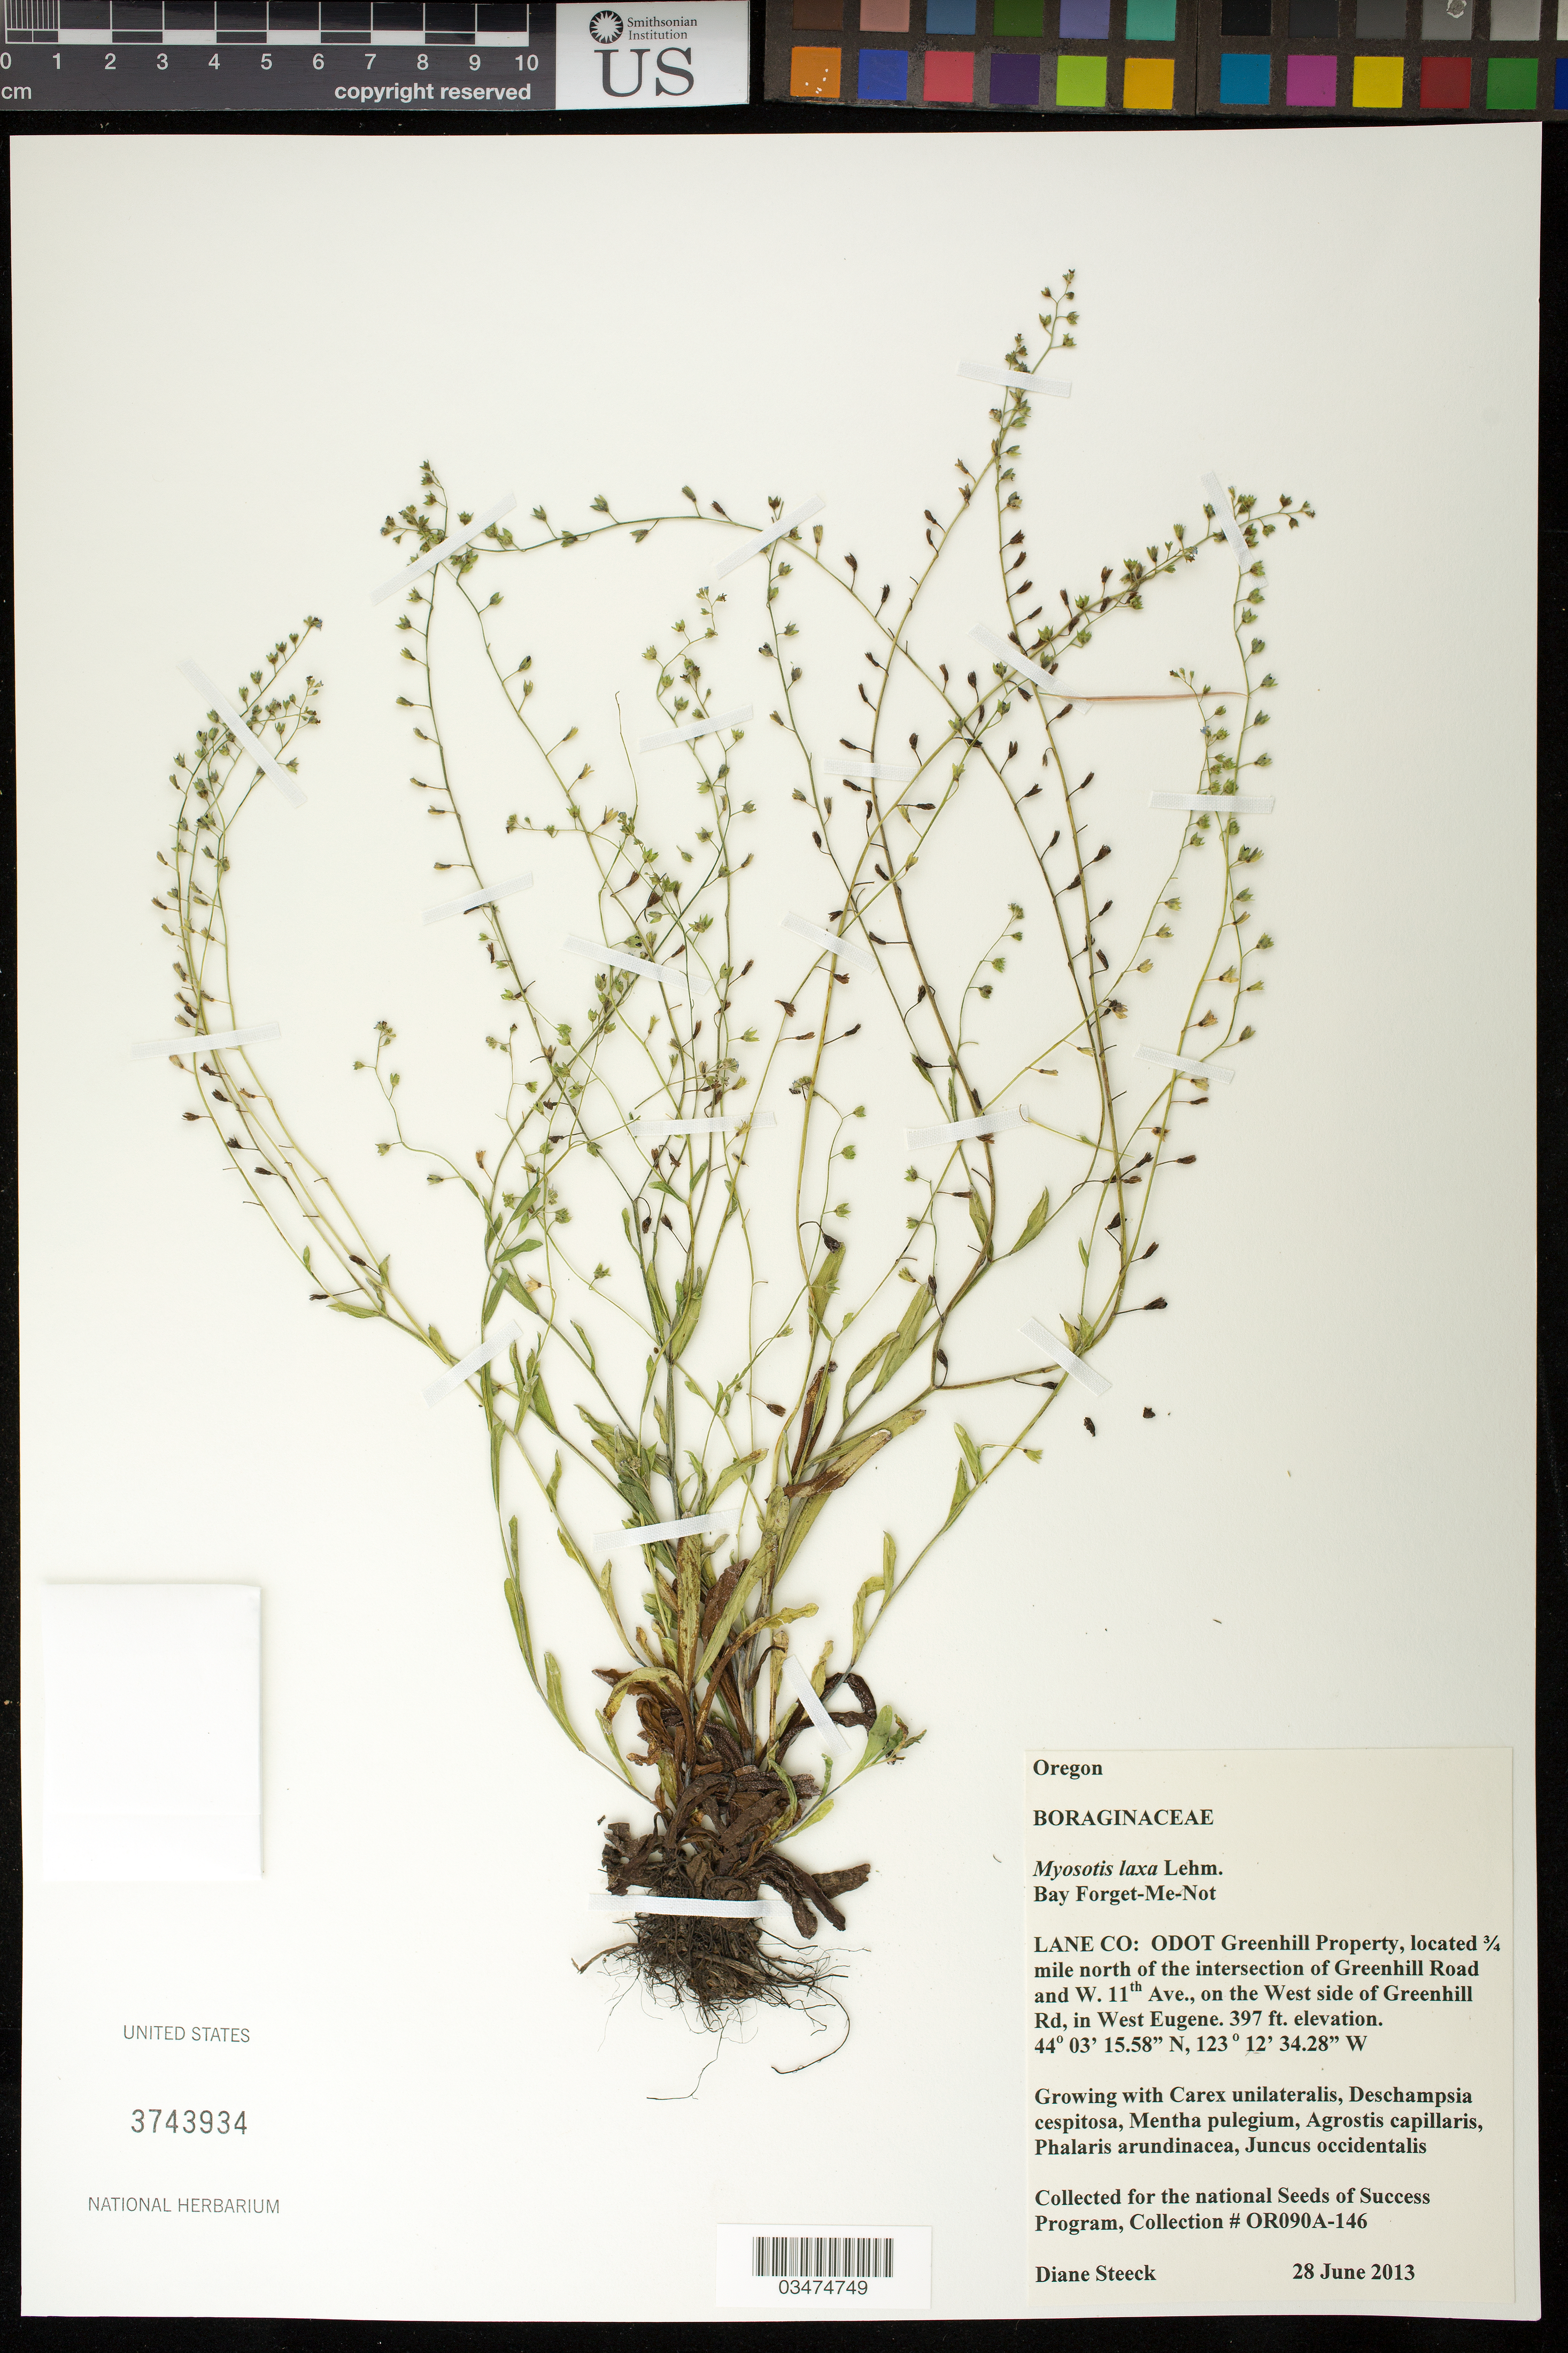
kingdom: Plantae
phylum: Tracheophyta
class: Magnoliopsida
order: Boraginales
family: Boraginaceae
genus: Myosotis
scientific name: Myosotis laxa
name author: F. Lehm.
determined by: Goldman, Doug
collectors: D. Steeck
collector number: OR090A-146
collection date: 2013-06-28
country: United States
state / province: Oregon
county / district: Lane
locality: ODOT Greenhill Property, 3/4 mi. N of intersection of Greenhill Rd and W. 11th Ave., on W side of Greenhill Rd in West Eugene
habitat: With Carex unilateralis, Mentha pulegium, Agrostis capillaris, ect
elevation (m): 121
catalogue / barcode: US 3743934